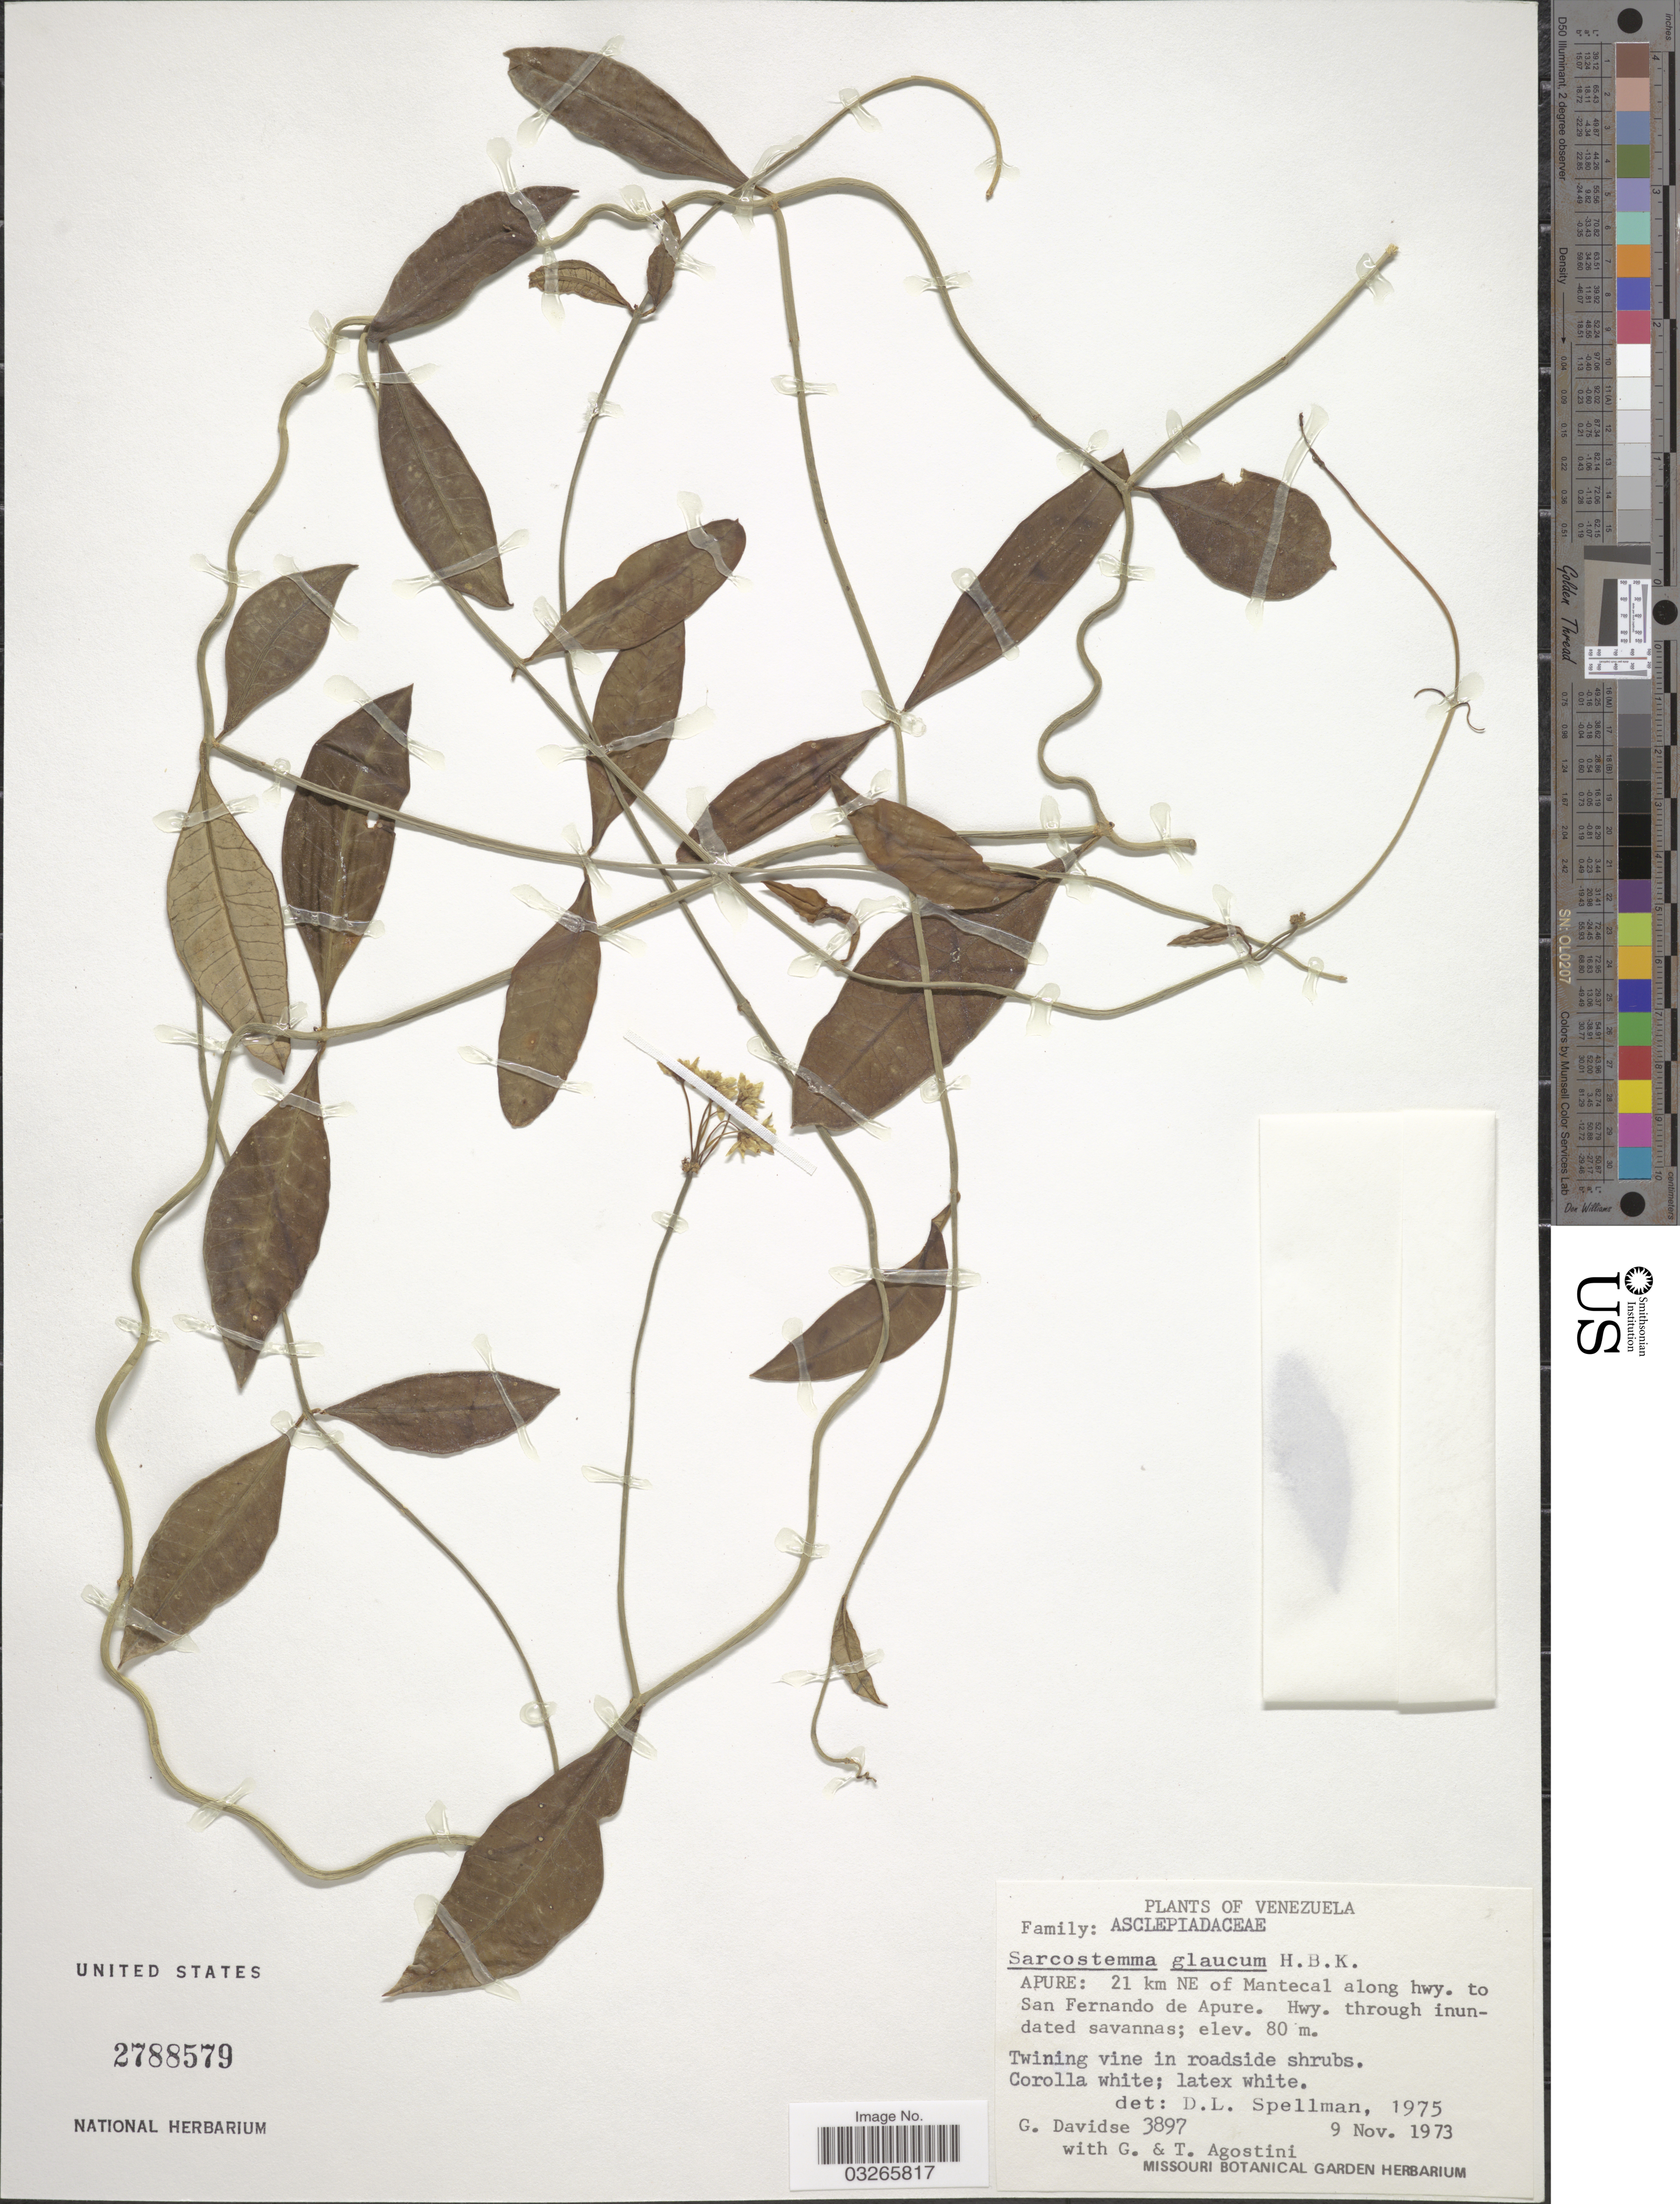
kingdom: Plantae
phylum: Tracheophyta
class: Magnoliopsida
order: Gentianales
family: Apocynaceae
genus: Sarcostemma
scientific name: Sarcostemma clausum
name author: (Jacq.) Schult.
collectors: G. Davidse, G. Agostini & T. Agostini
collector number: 3897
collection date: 1973-11-09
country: Venezuela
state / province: Apure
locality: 21 km NE of Mantecal along hwy. to San Fernando de Apure. Hwy.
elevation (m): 80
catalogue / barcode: US 2788579